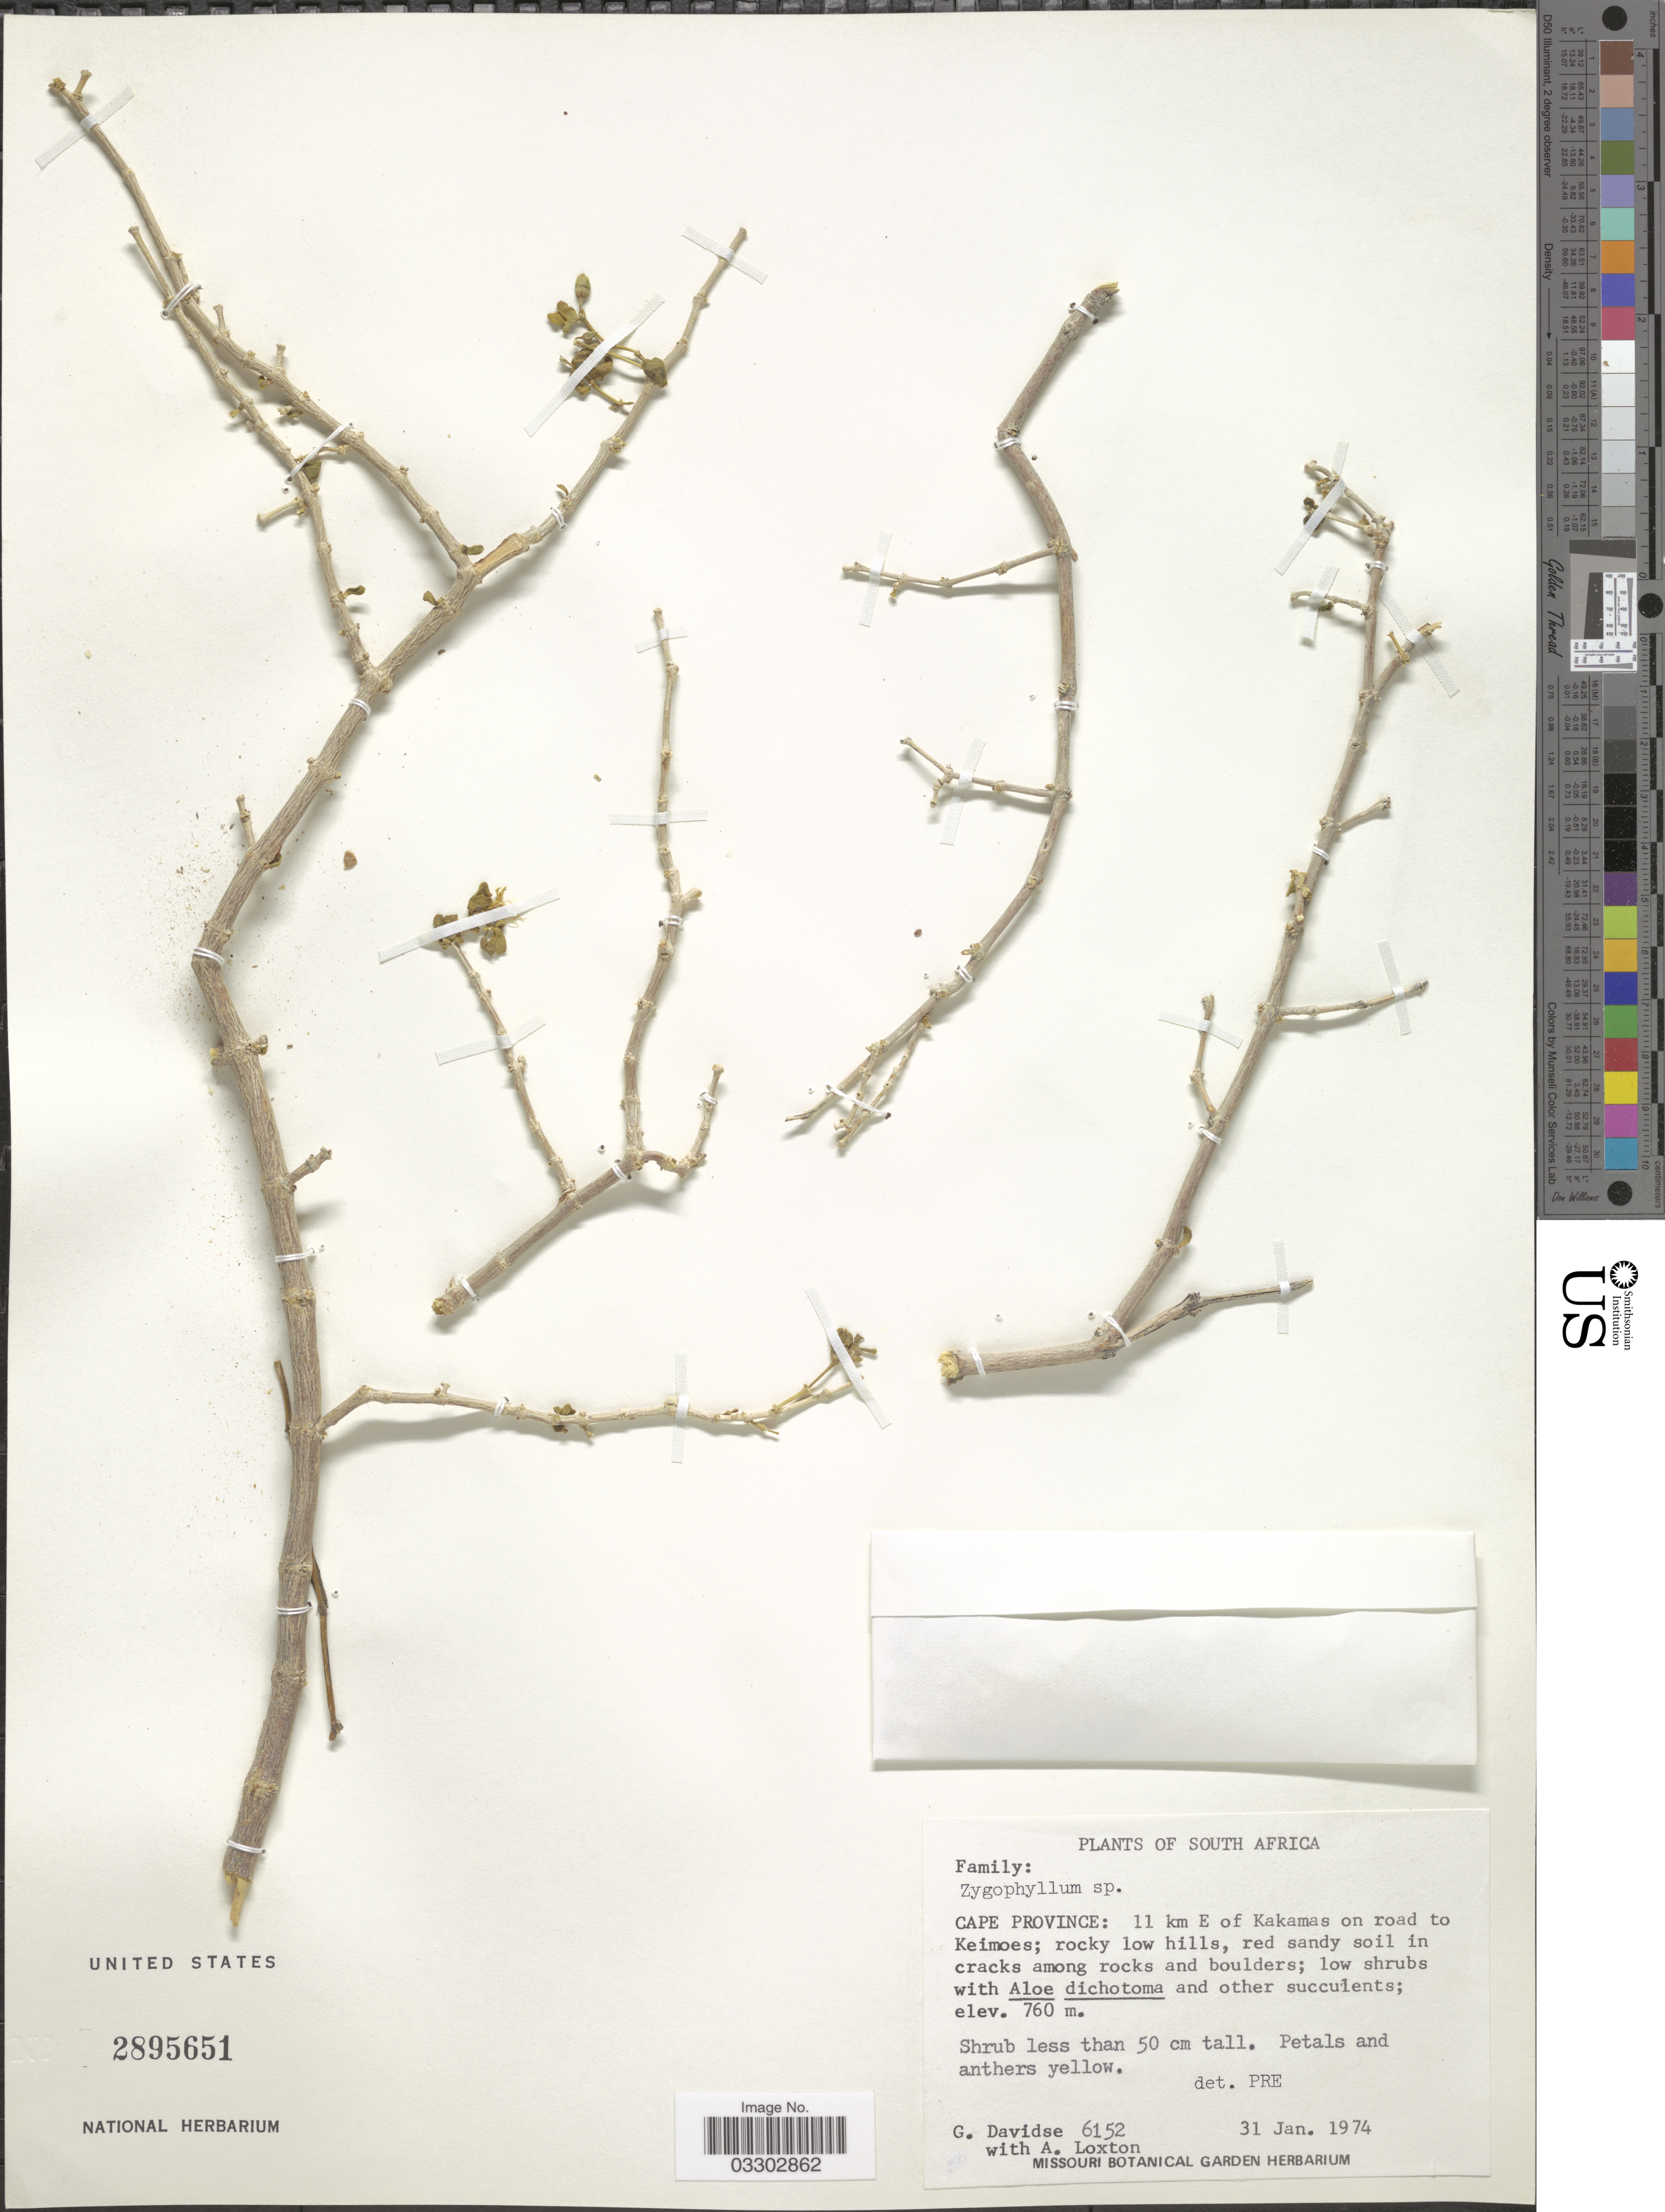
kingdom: Plantae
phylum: Tracheophyta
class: Magnoliopsida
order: Zygophyllales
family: Zygophyllaceae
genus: Zygophyllum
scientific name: Zygophyllum sp.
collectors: G. Davidse & A. Loxton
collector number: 6152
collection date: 1974-01-31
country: South Africa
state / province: Northern Cape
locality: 11km E of Kakamas on road to Keimoes.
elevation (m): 760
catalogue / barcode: US 2895651